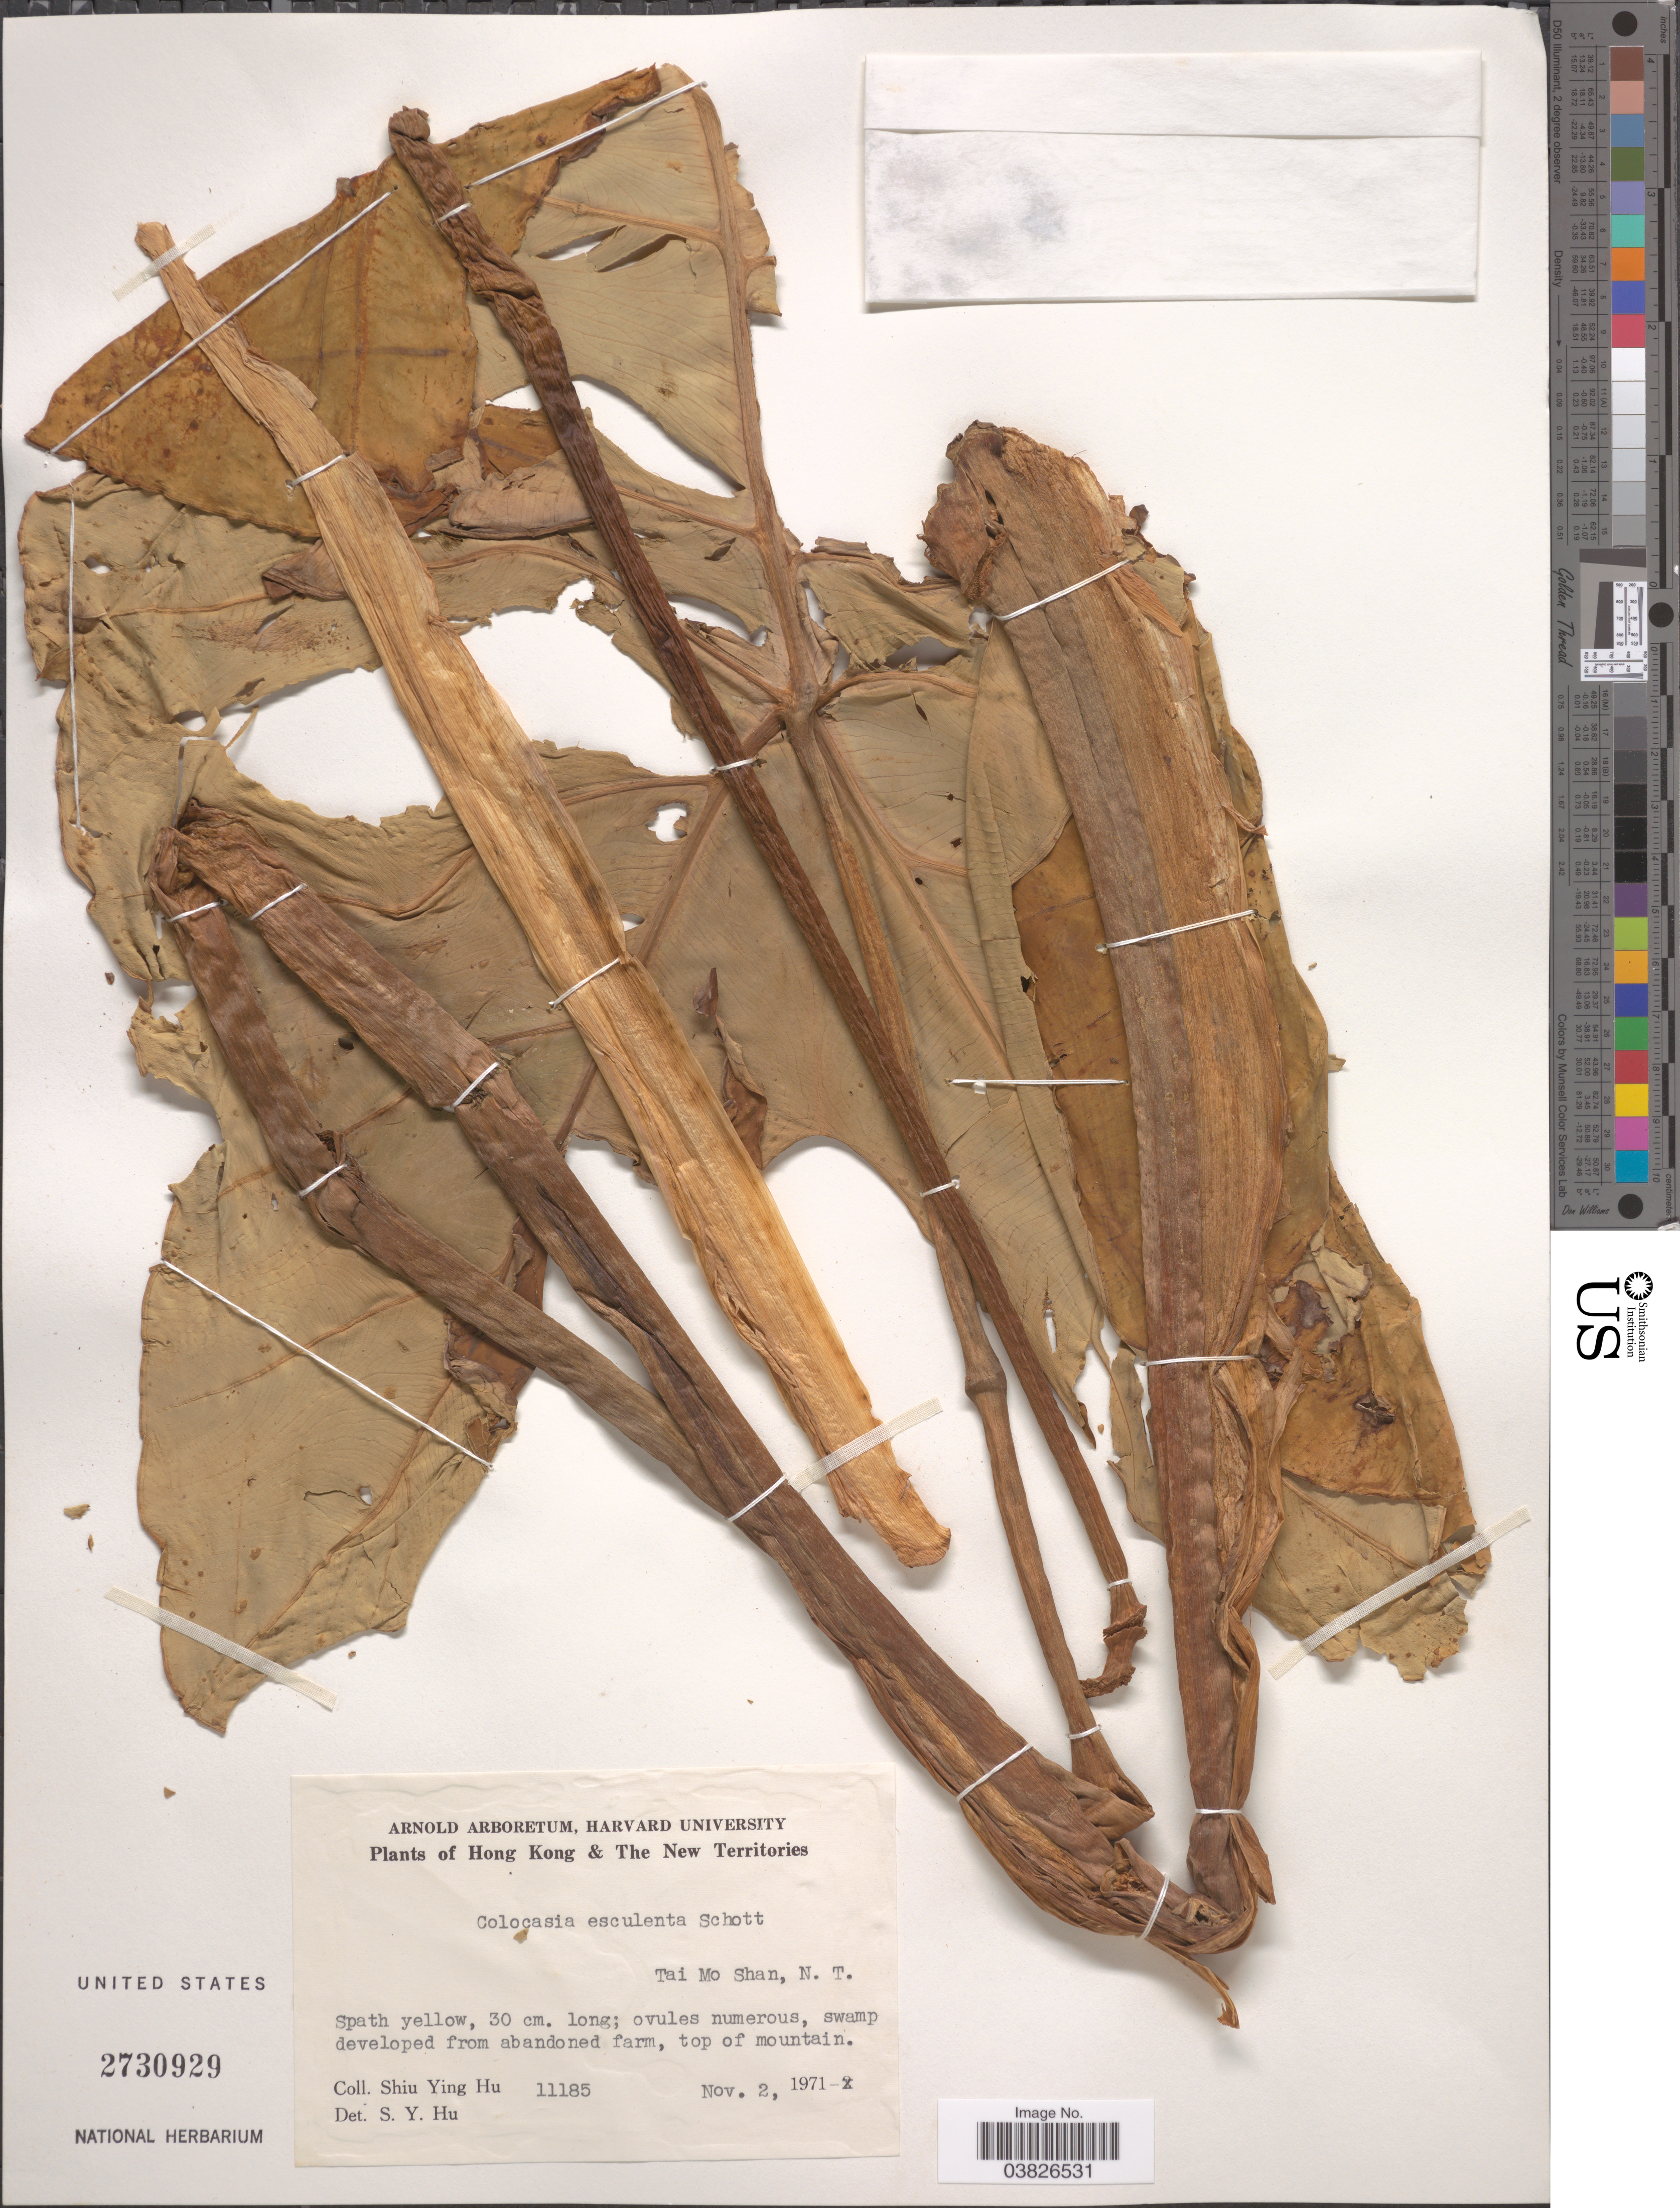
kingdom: Plantae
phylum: Tracheophyta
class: Liliopsida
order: Alismatales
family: Araceae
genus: Colocasia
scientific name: Colocasia esculenta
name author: (L.) Schott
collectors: S. Y. Hu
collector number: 11185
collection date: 1971-11-02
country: China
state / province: Hong Kong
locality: Tai Mo Shan, New Territories.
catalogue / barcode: US 2730929